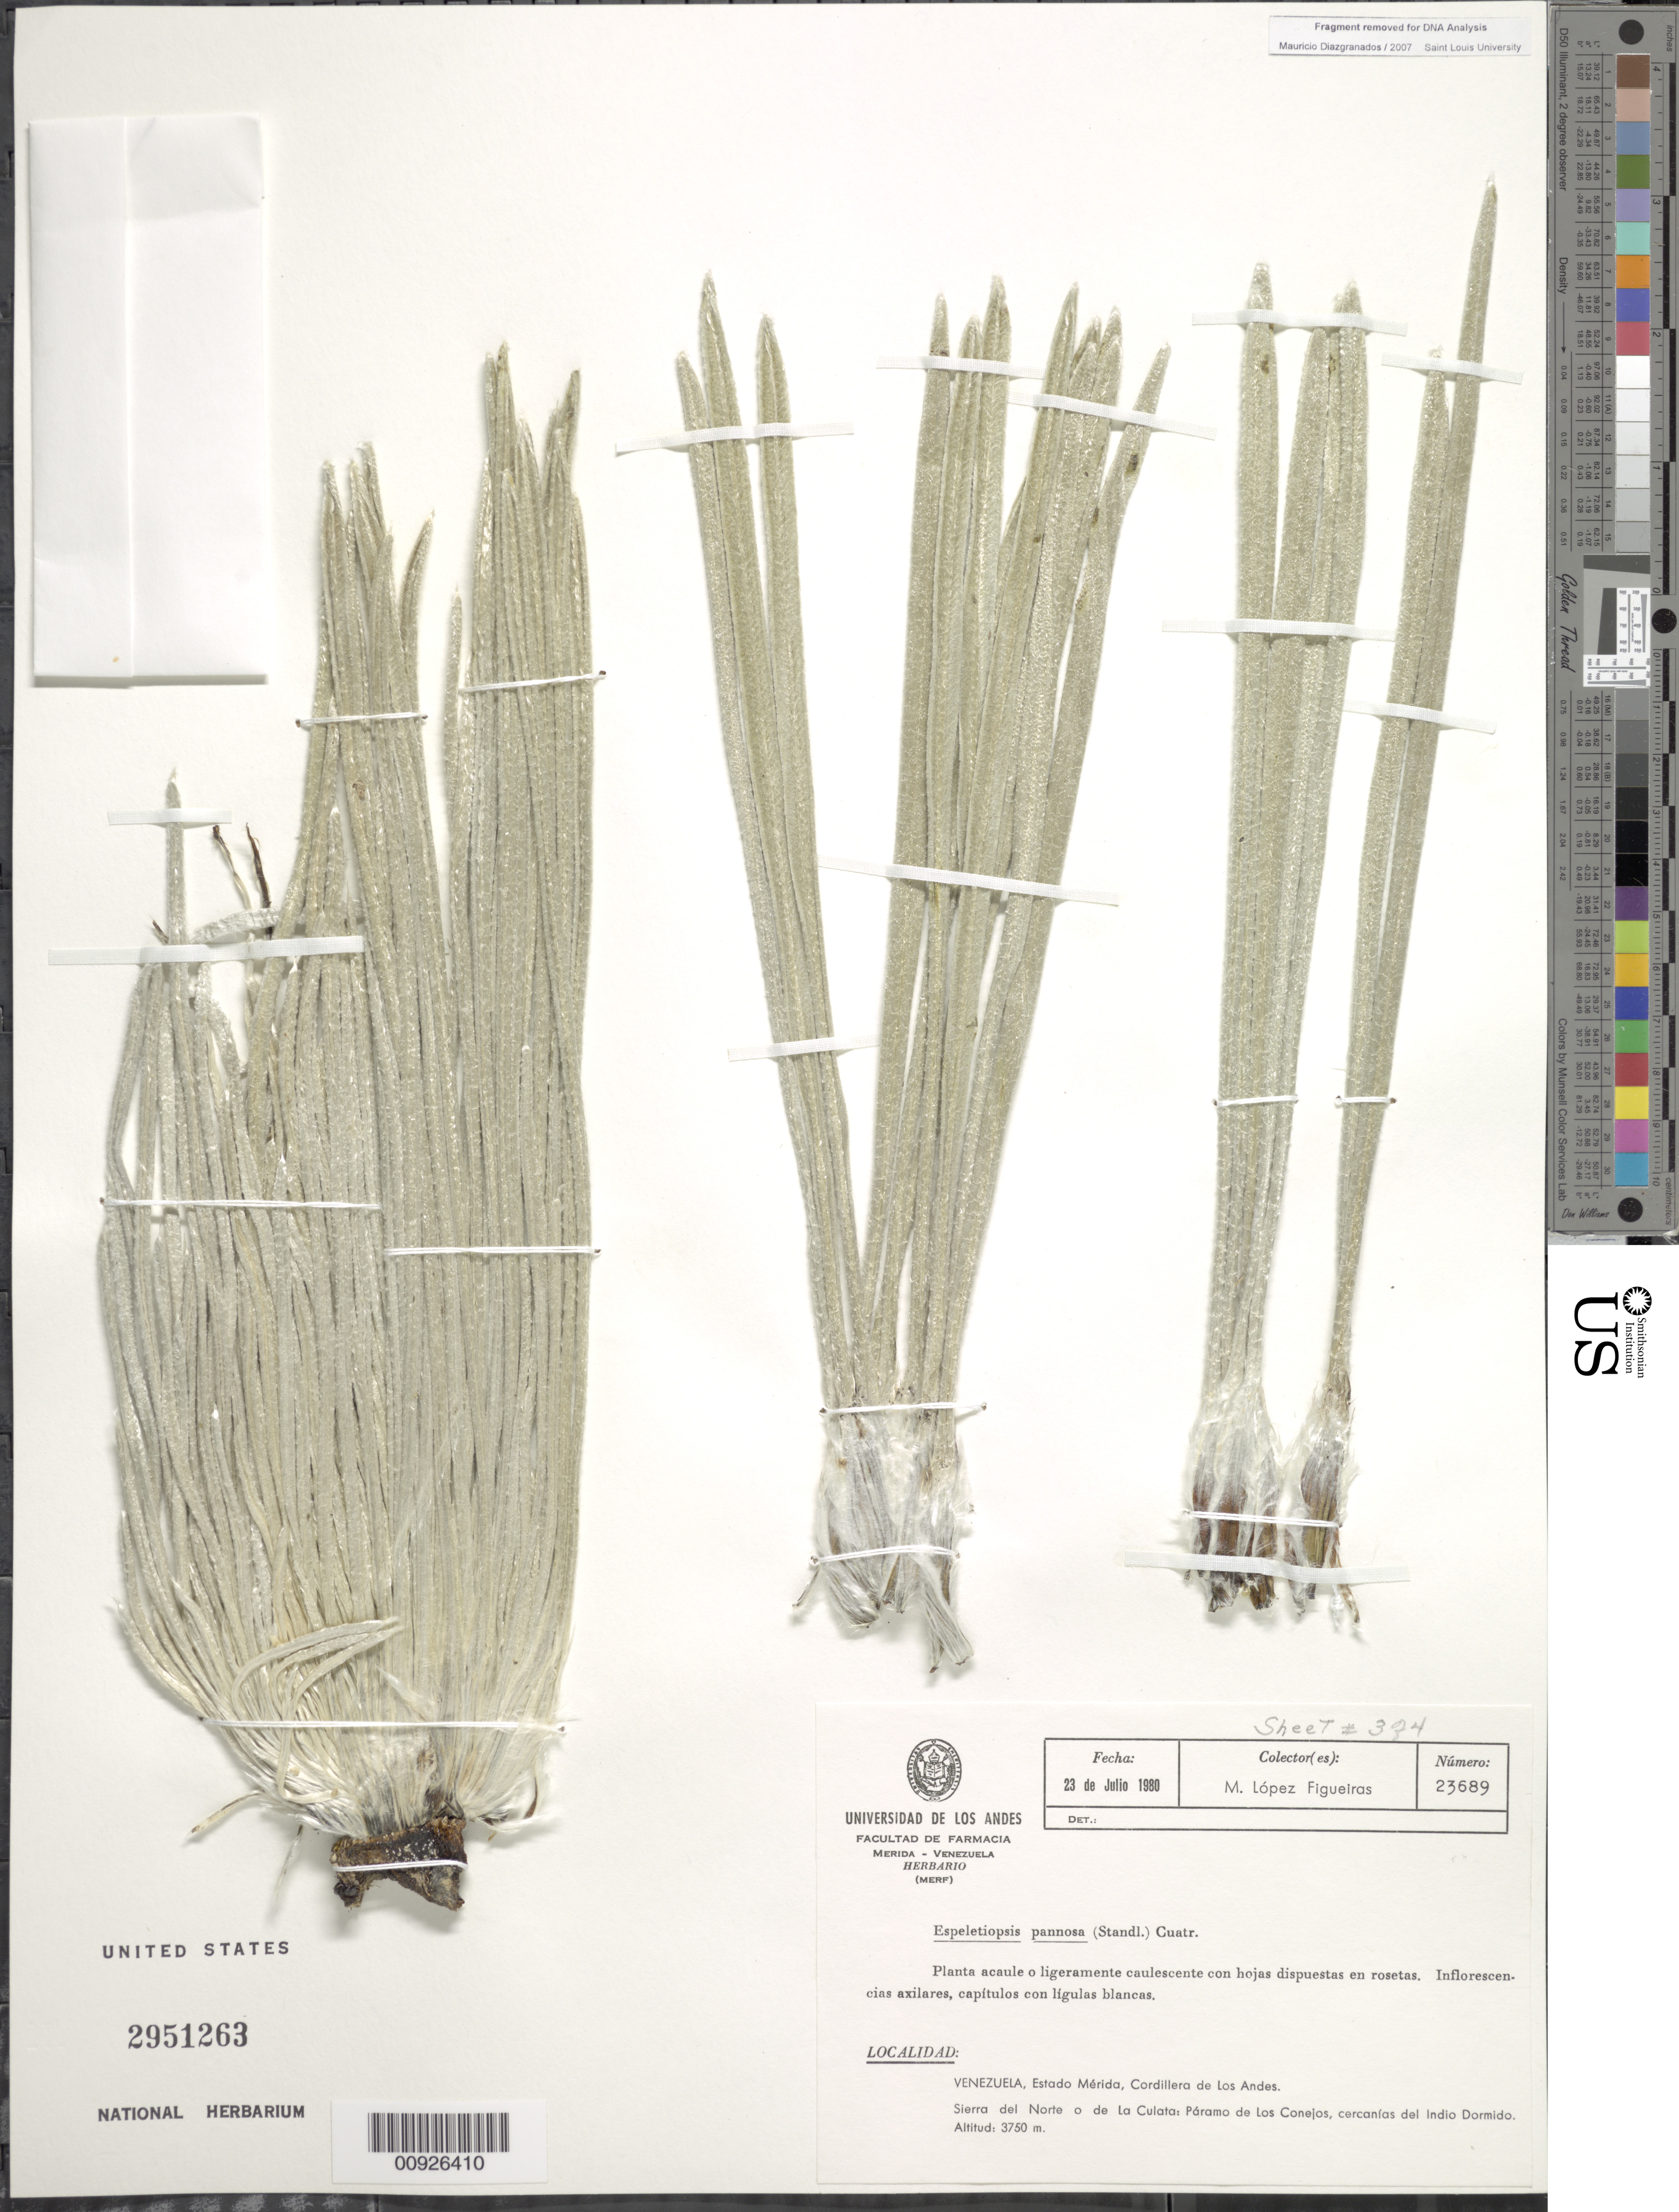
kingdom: Plantae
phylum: Tracheophyta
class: Magnoliopsida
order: Asterales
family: Asteraceae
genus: Espeletiopsis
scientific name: Espeletiopsis pannosa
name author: (Standl.) Cuatrec.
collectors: M. López Figueiras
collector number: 23689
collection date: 1980-07-23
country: Venezuela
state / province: Mérida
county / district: Campo Elías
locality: P. de los Conejos. Cercanías del Indio Dormido, Sierra del Norte o de la Culata.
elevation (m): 3750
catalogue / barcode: US 2951263